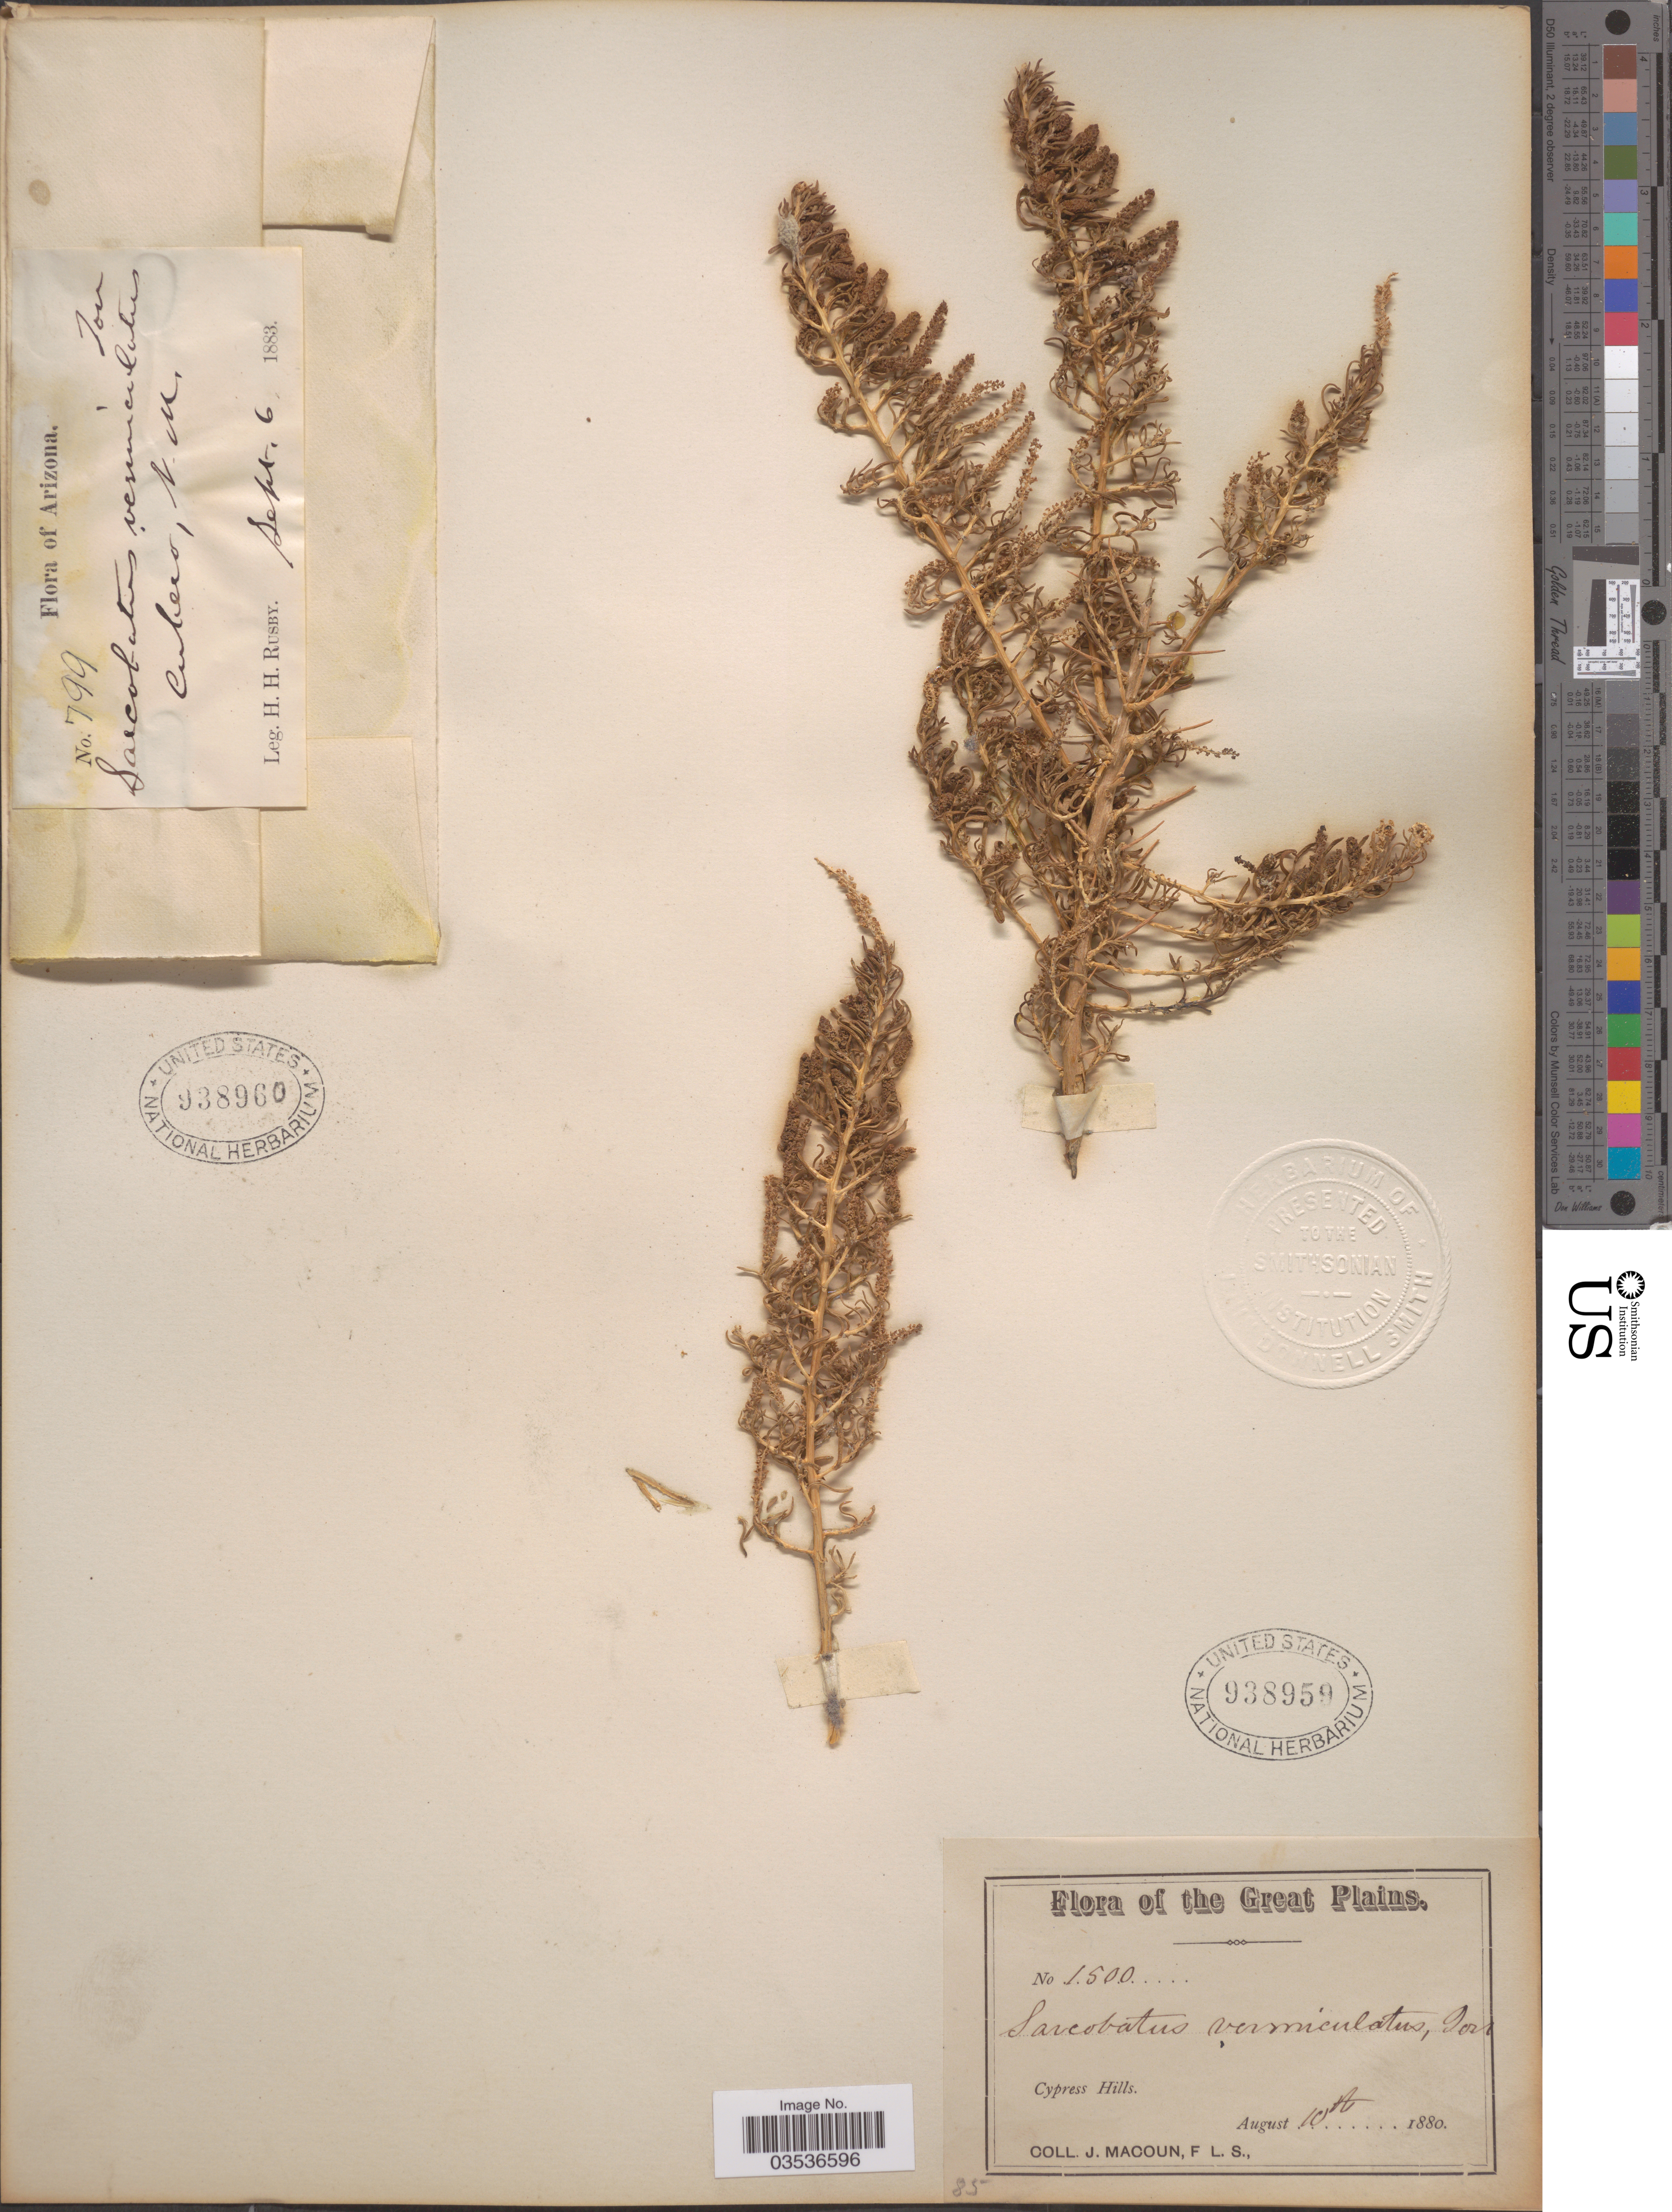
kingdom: Plantae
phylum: Tracheophyta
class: Magnoliopsida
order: Caryophyllales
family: Sarcobataceae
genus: Sarcobatus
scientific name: Sarcobatus vermiculatus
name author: (Hook.) Torr.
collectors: H. H. Rusby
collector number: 799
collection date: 1883-09-06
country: United States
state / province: New Mexico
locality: Cubero.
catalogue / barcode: US 938960-2